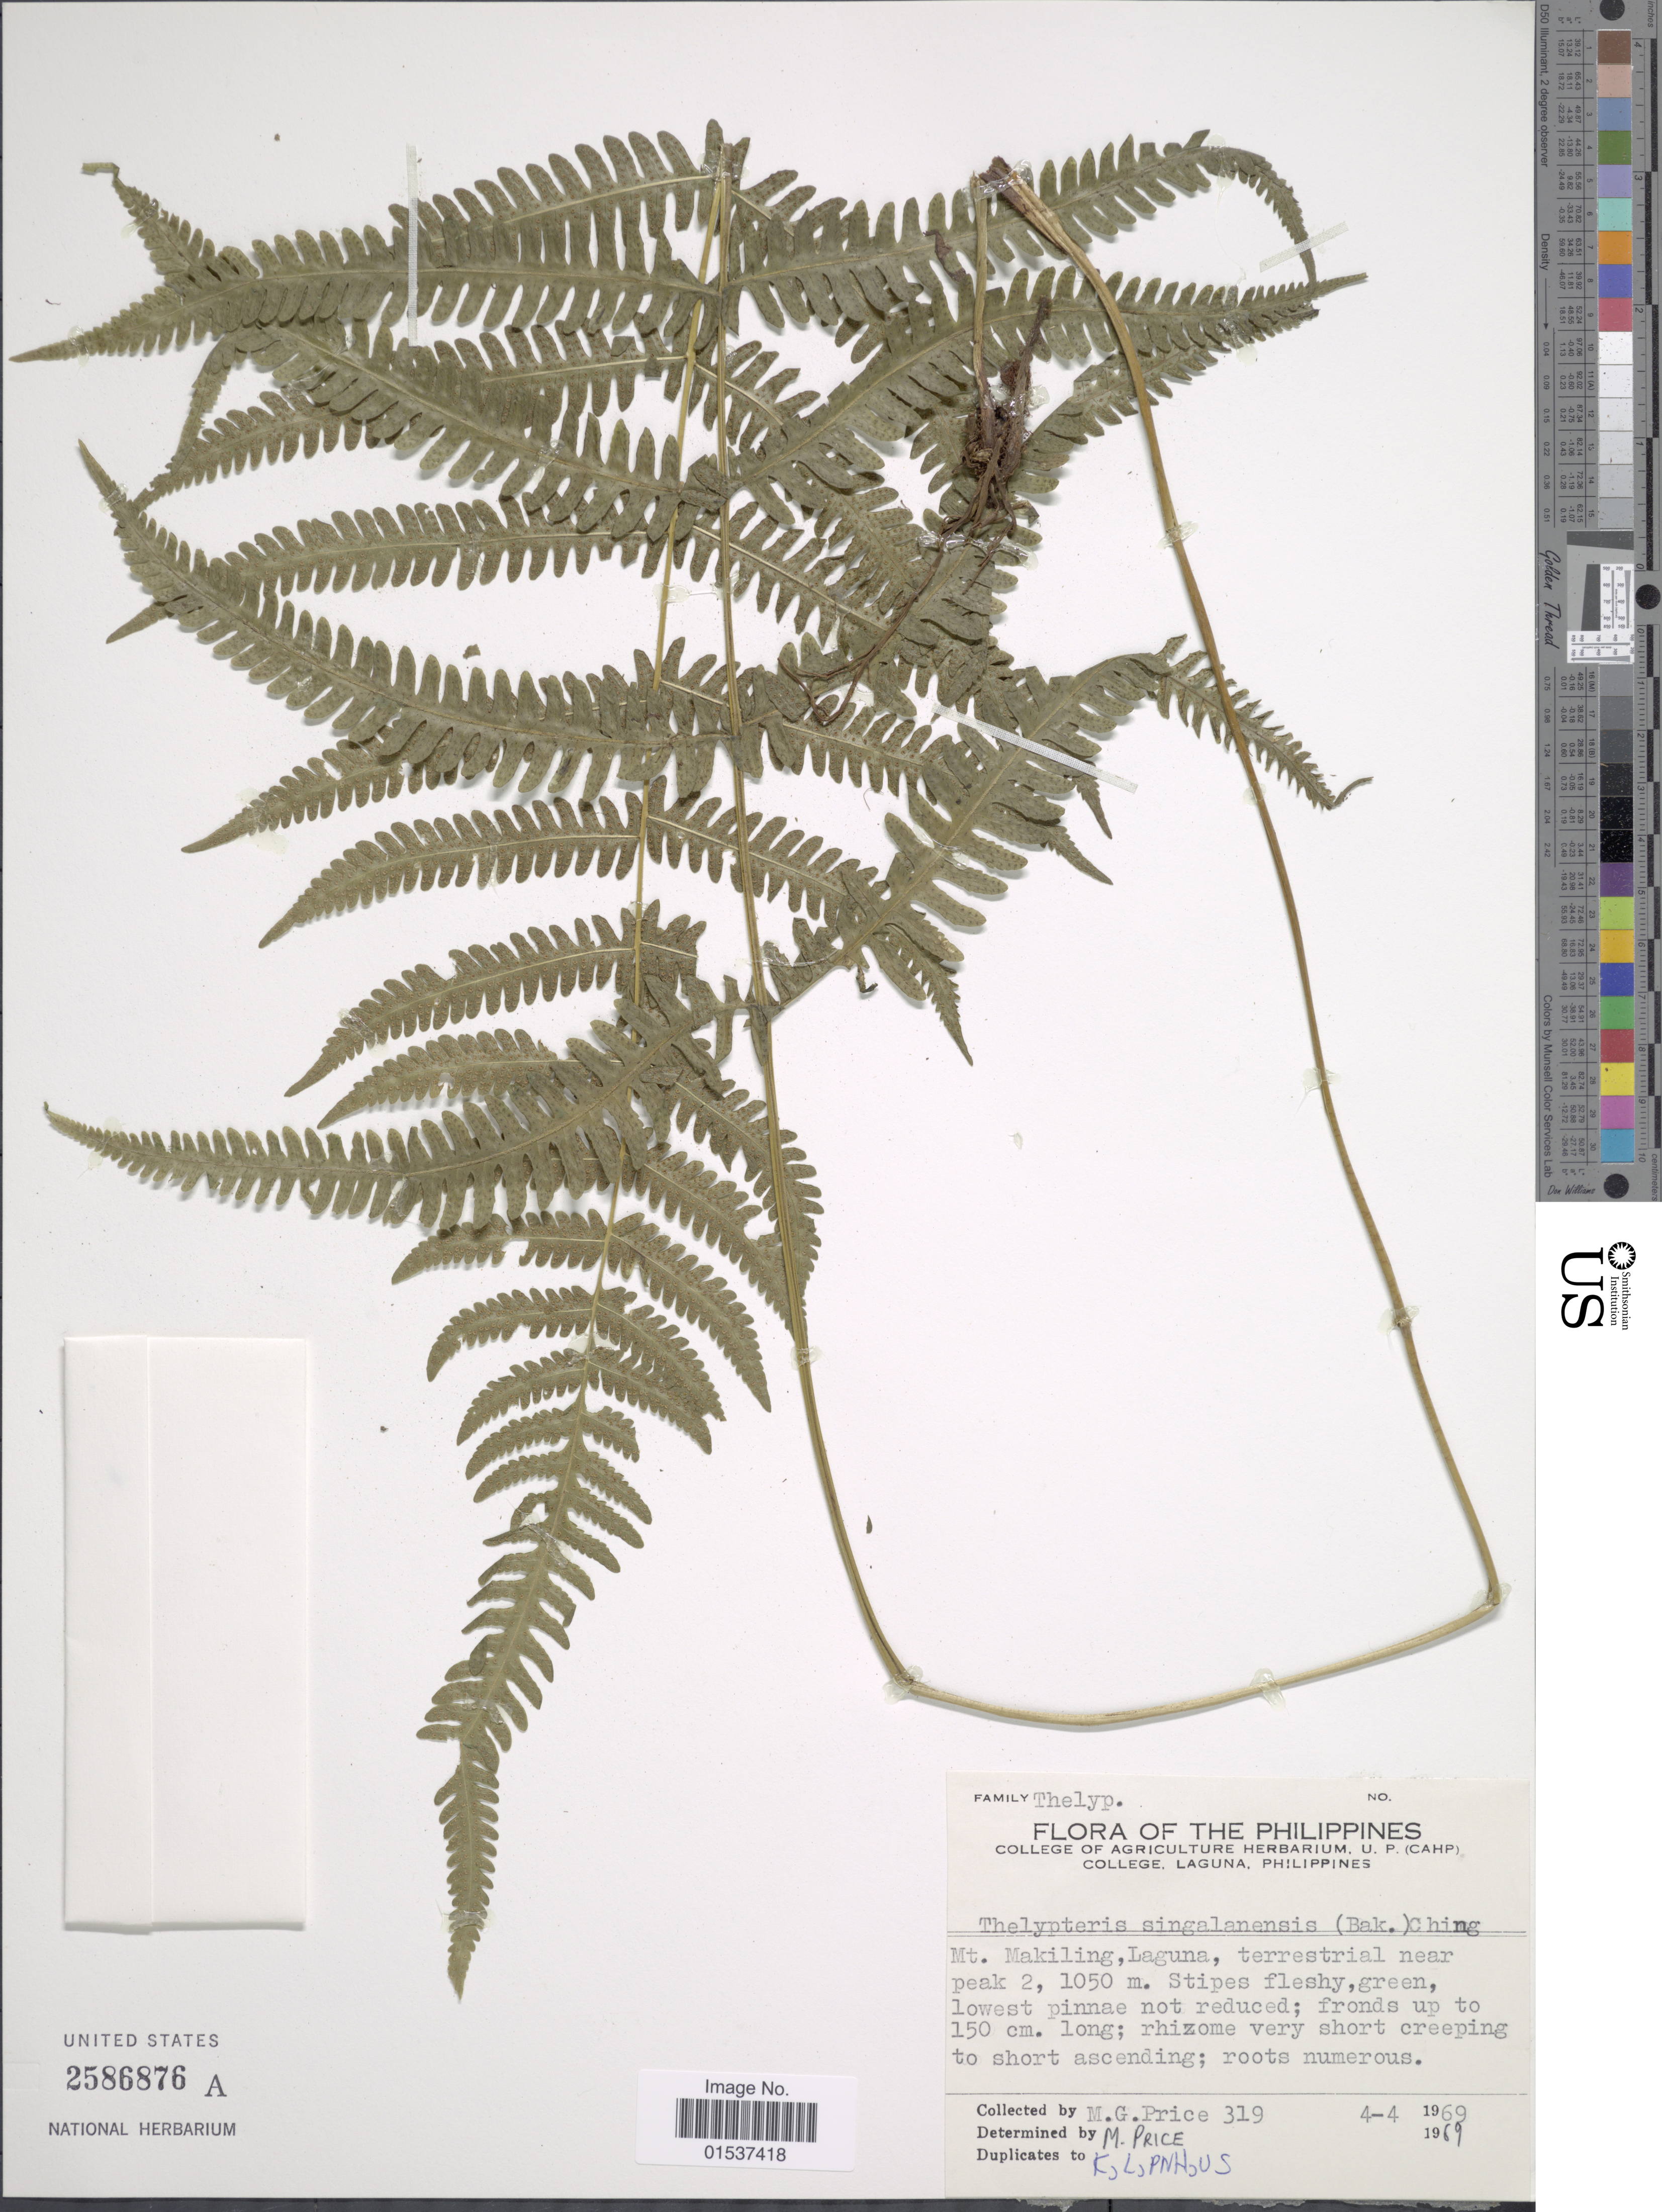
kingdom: Plantae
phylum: Tracheophyta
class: Polypodiopsida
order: Polypodiales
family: Thelypteridaceae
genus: Metathelypteris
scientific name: Metathelypteris singalanensis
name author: (Baker) Ching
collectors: M. G. Price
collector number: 319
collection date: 1969-04-04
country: Philippines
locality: Mt. Makiling, Laguna, terrestrial near peak 2.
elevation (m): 1050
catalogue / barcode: US 2586876A